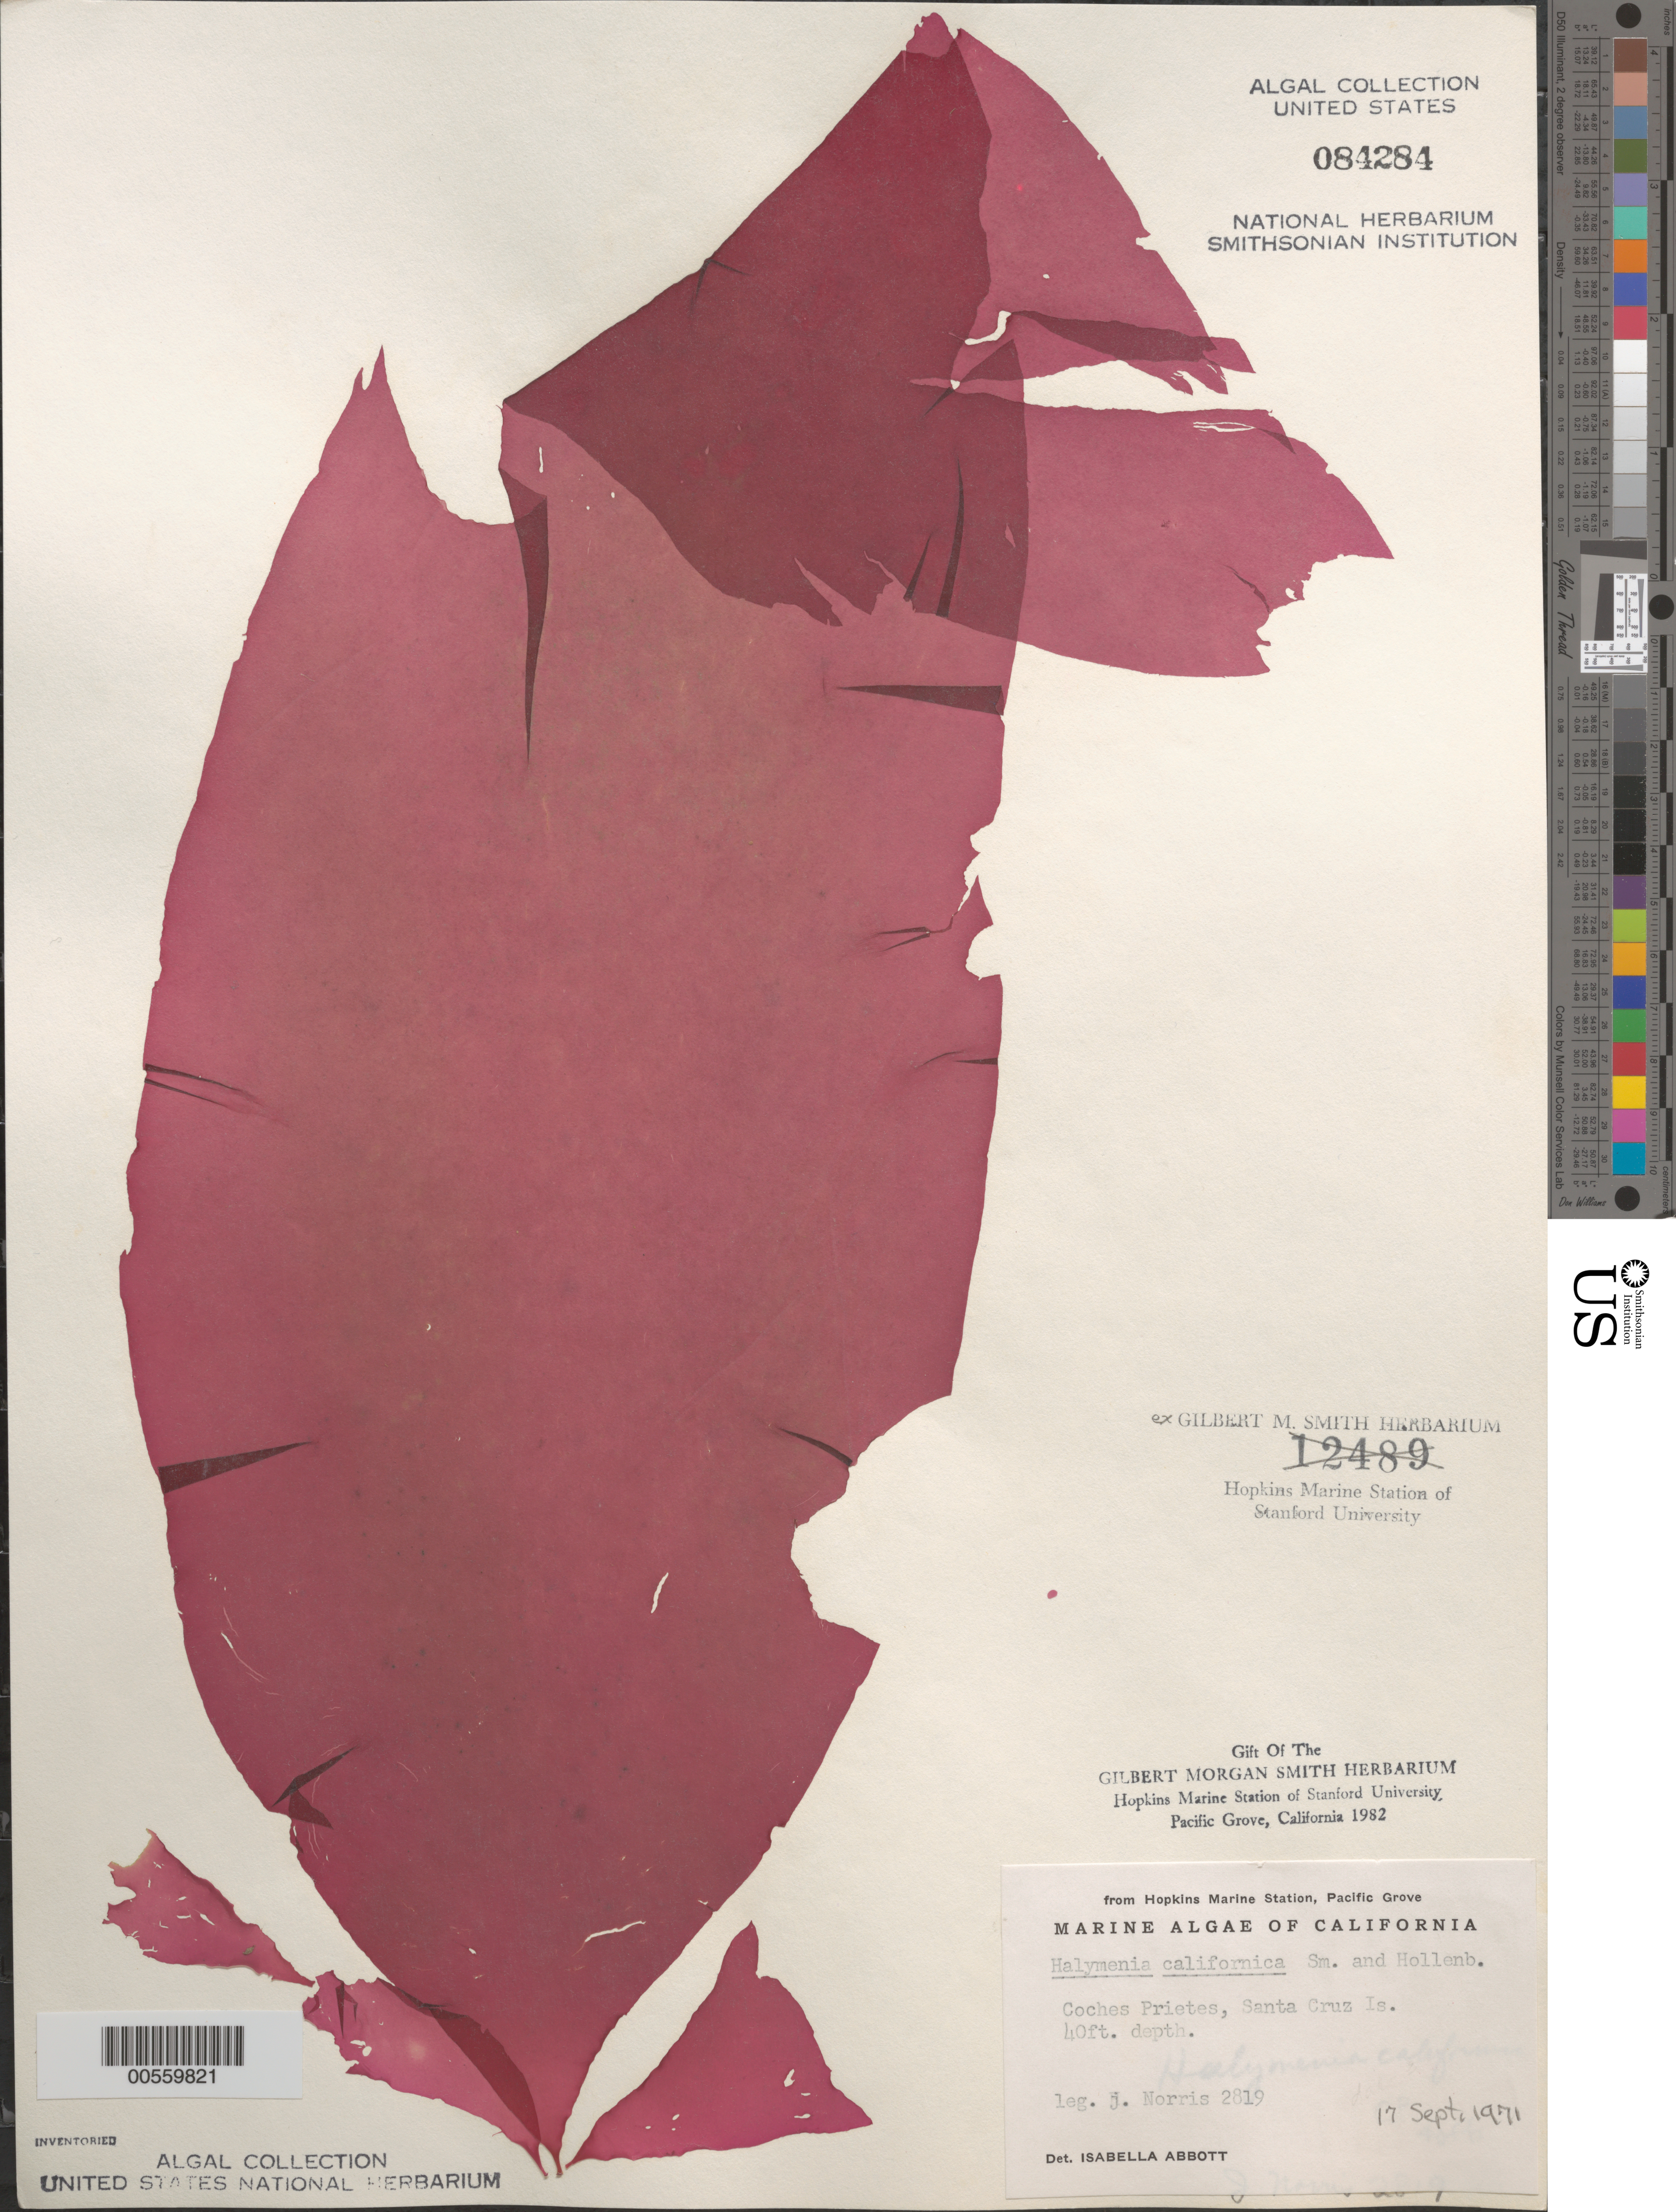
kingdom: Plantae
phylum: Rhodophyta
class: Florideophyceae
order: Halymeniales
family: Halymeniaceae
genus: Halymenia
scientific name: Halymenia californica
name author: G.M. Sm. & Hollenb.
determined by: Abbott, Isabella A.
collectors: J. N. Norris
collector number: JN-2819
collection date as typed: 17 Sep 1971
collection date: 1971-09-17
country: United States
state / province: California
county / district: Santa Barbara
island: Santa Cruz Island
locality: Coches Prietos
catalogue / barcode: US 84284